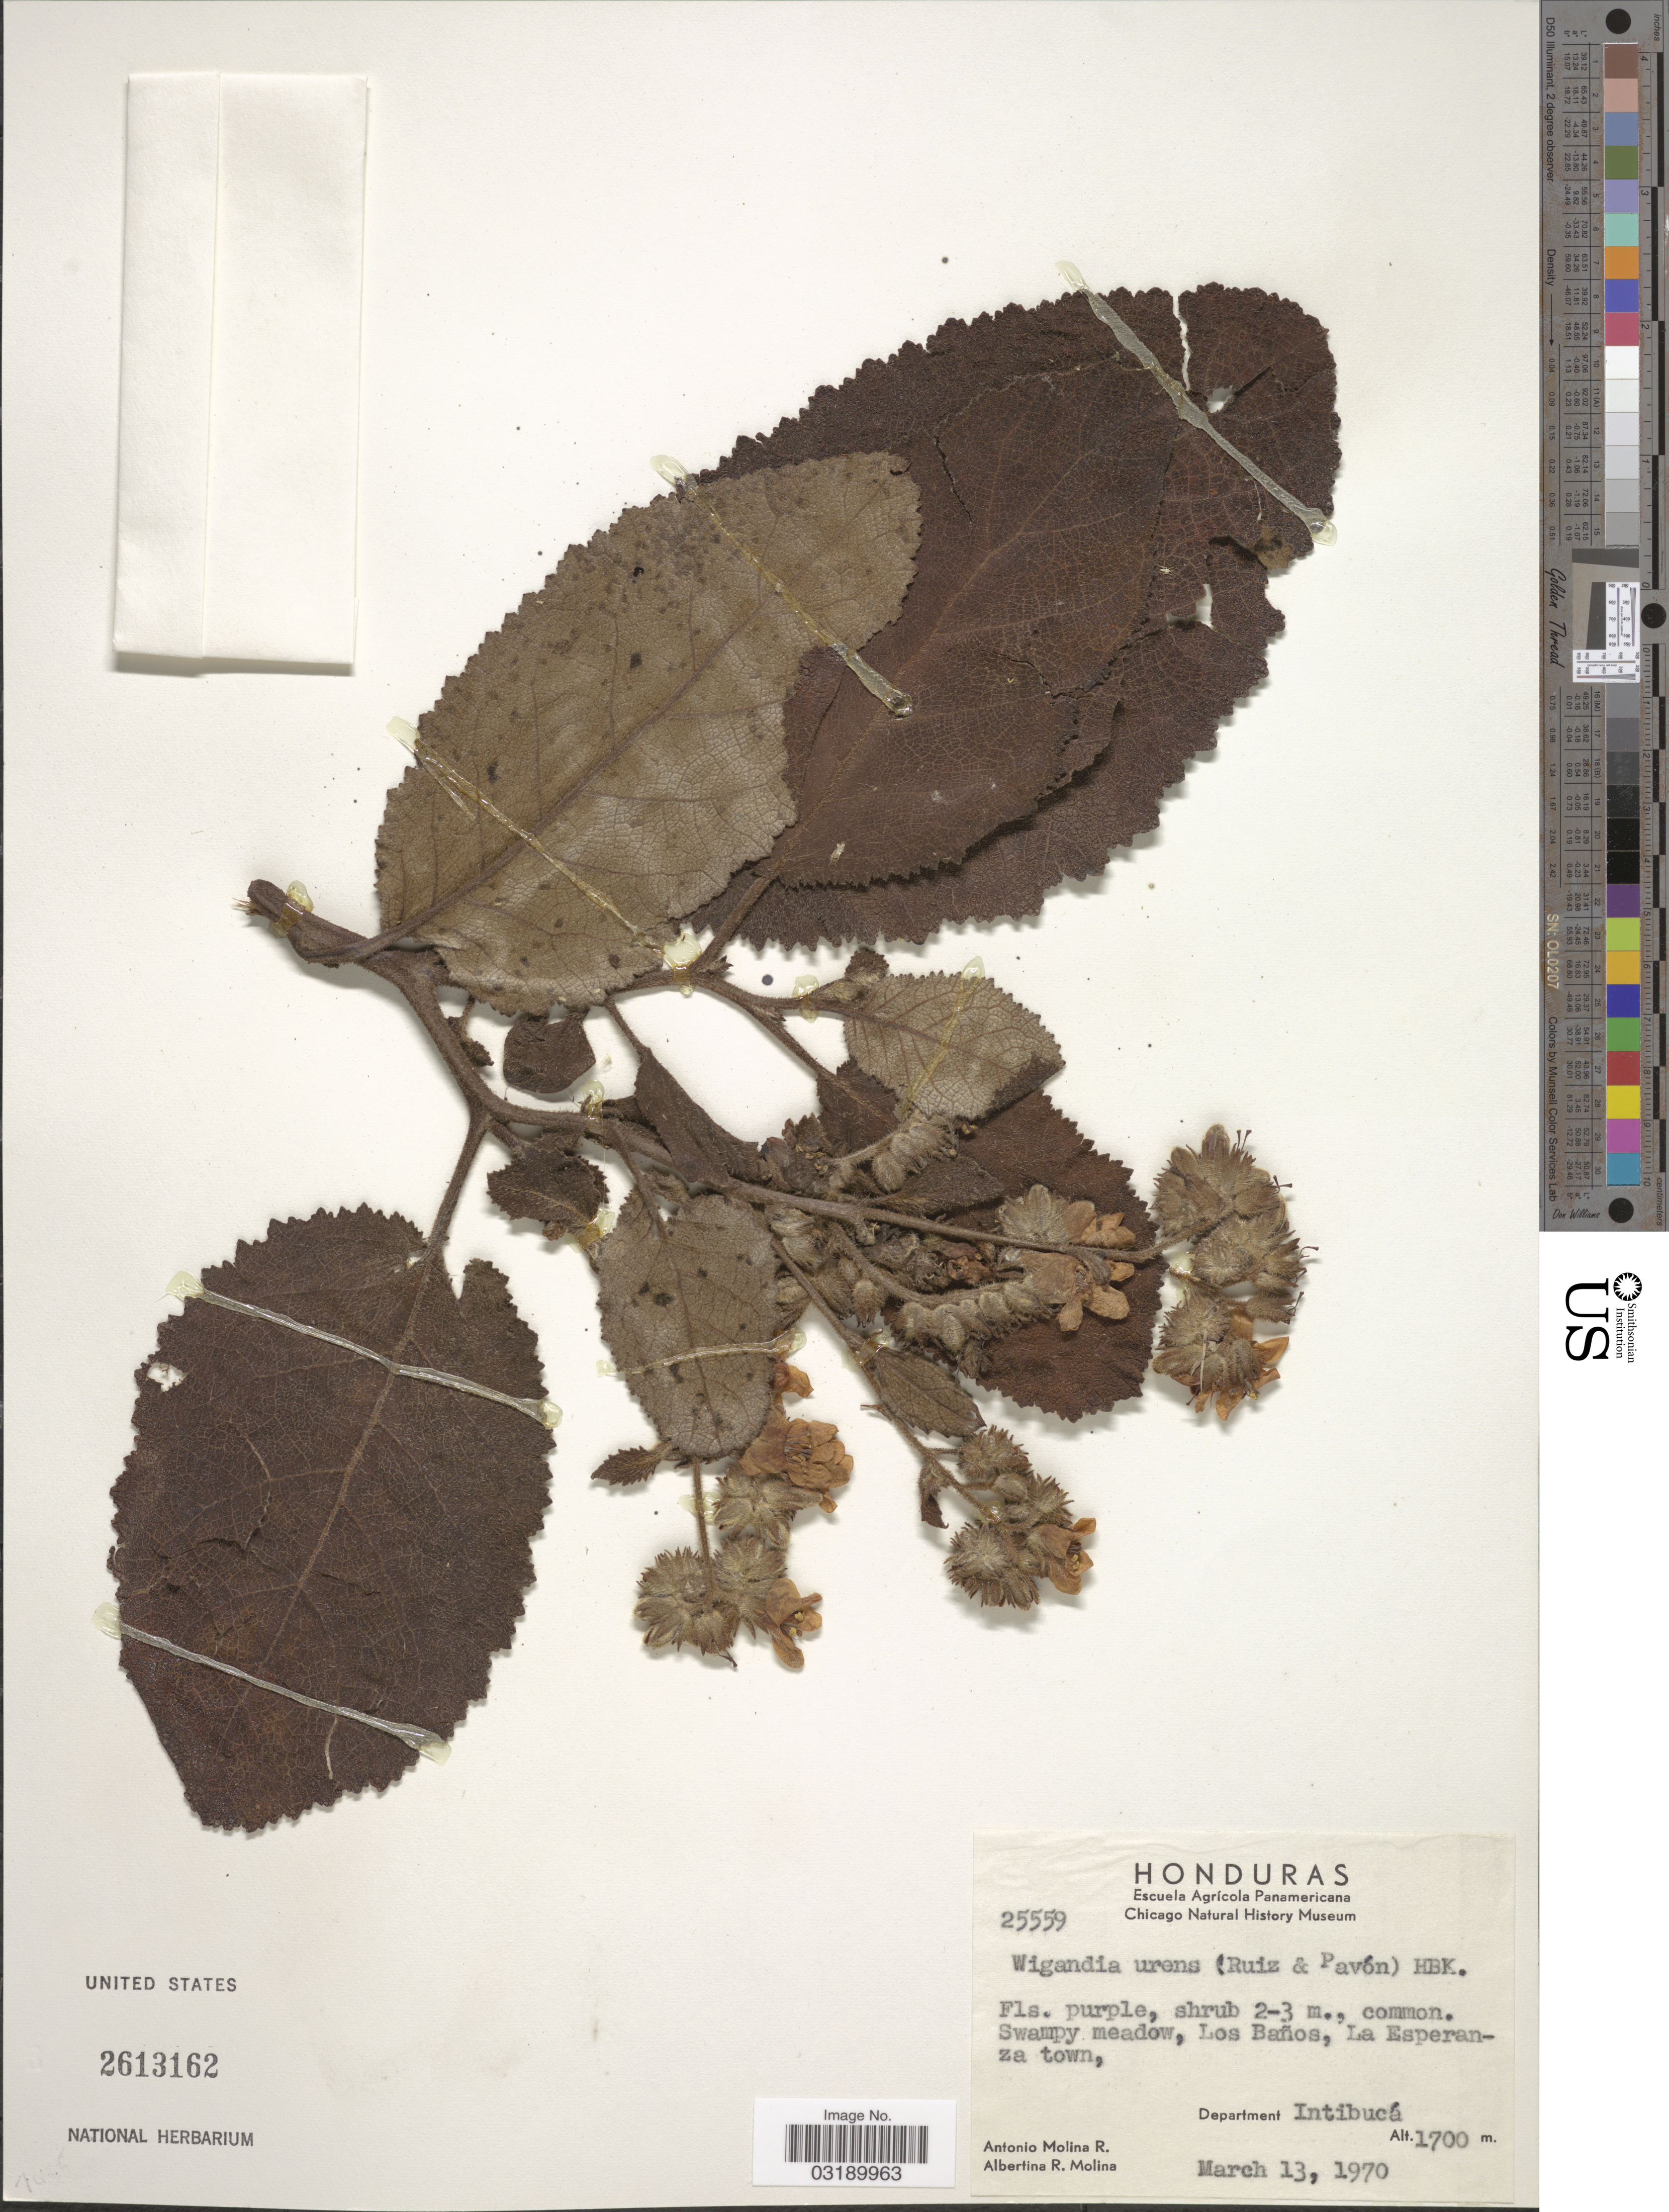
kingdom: Plantae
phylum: Tracheophyta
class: Magnoliopsida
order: Boraginales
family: Namaceae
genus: Wigandia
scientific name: Wigandia urens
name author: (Ruiz & Pav.) Kunth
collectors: A. Molina R. & A. R. Molina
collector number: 25559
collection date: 1970-03-13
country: Honduras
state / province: Intibuca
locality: Swampy meadow, Los Baños, La Esperanza town. Department Intibucá.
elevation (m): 1700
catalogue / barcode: US 2613162